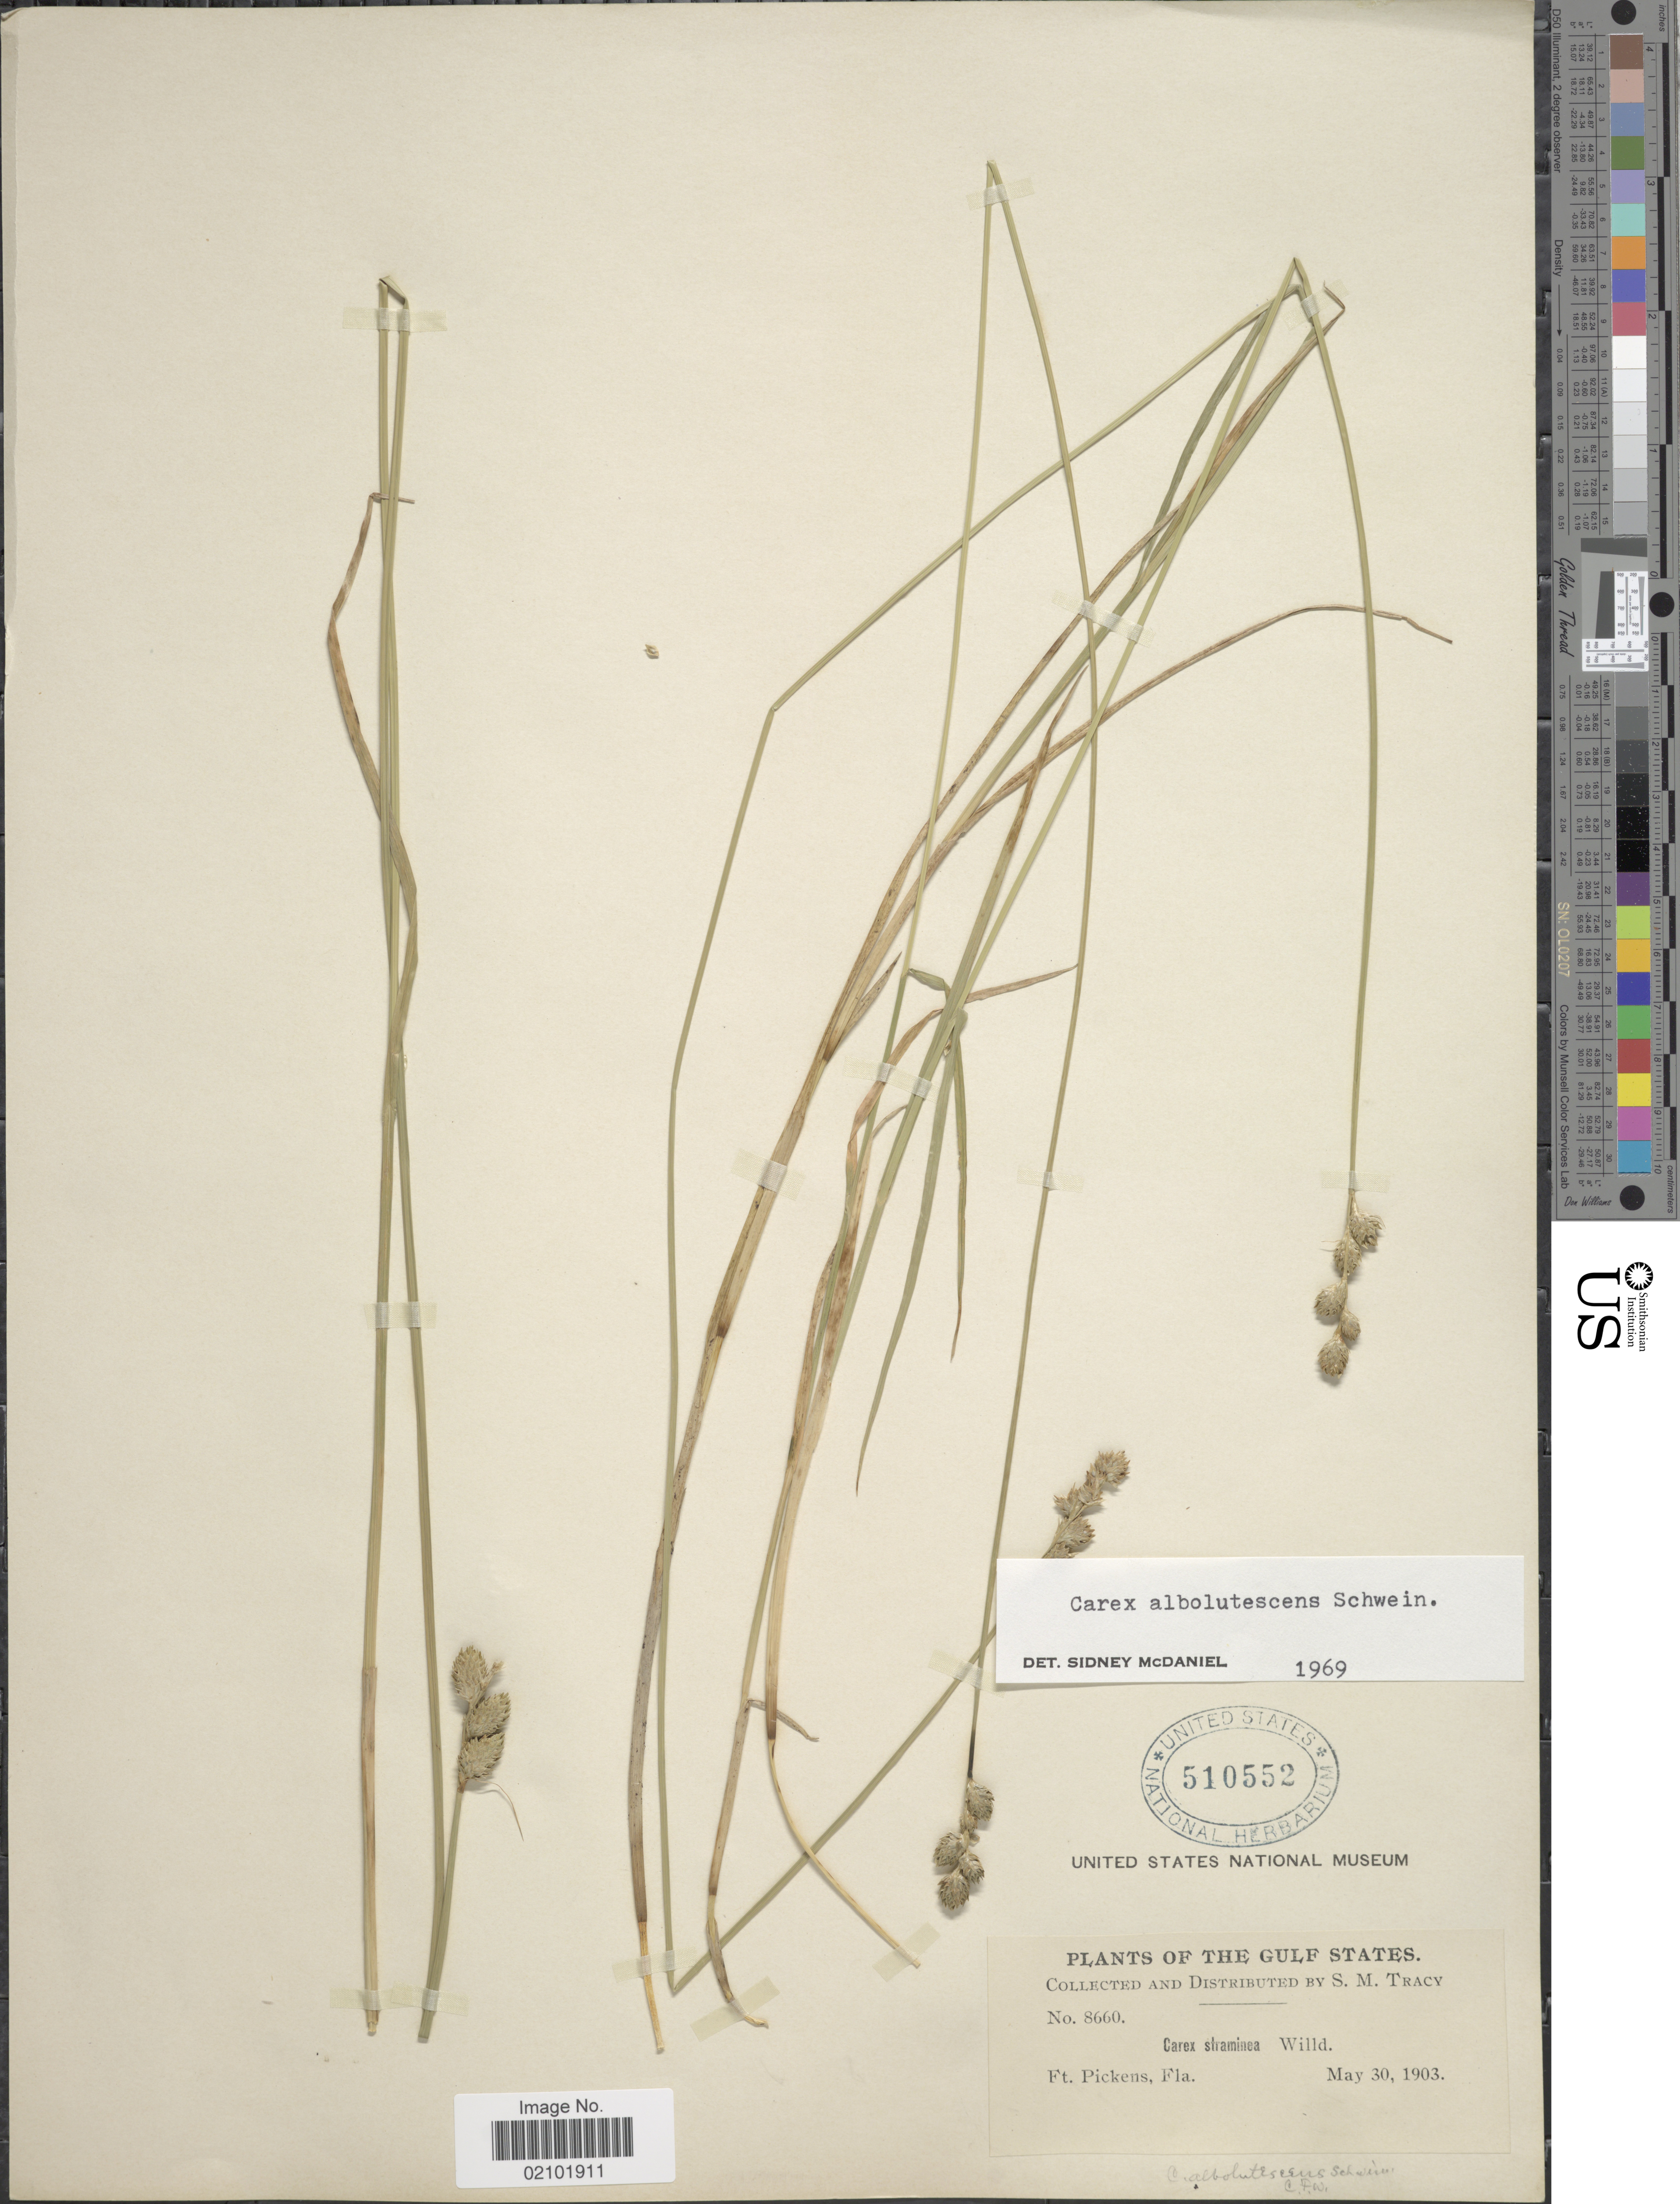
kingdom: Plantae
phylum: Tracheophyta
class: Liliopsida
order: Poales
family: Cyperaceae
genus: Carex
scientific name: Carex albolutescens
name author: Schwein.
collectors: S. M. Tracy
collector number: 8660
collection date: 1903-05-30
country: United States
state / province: Florida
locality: Gulf States, Ft. Pickens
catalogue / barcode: US 510552